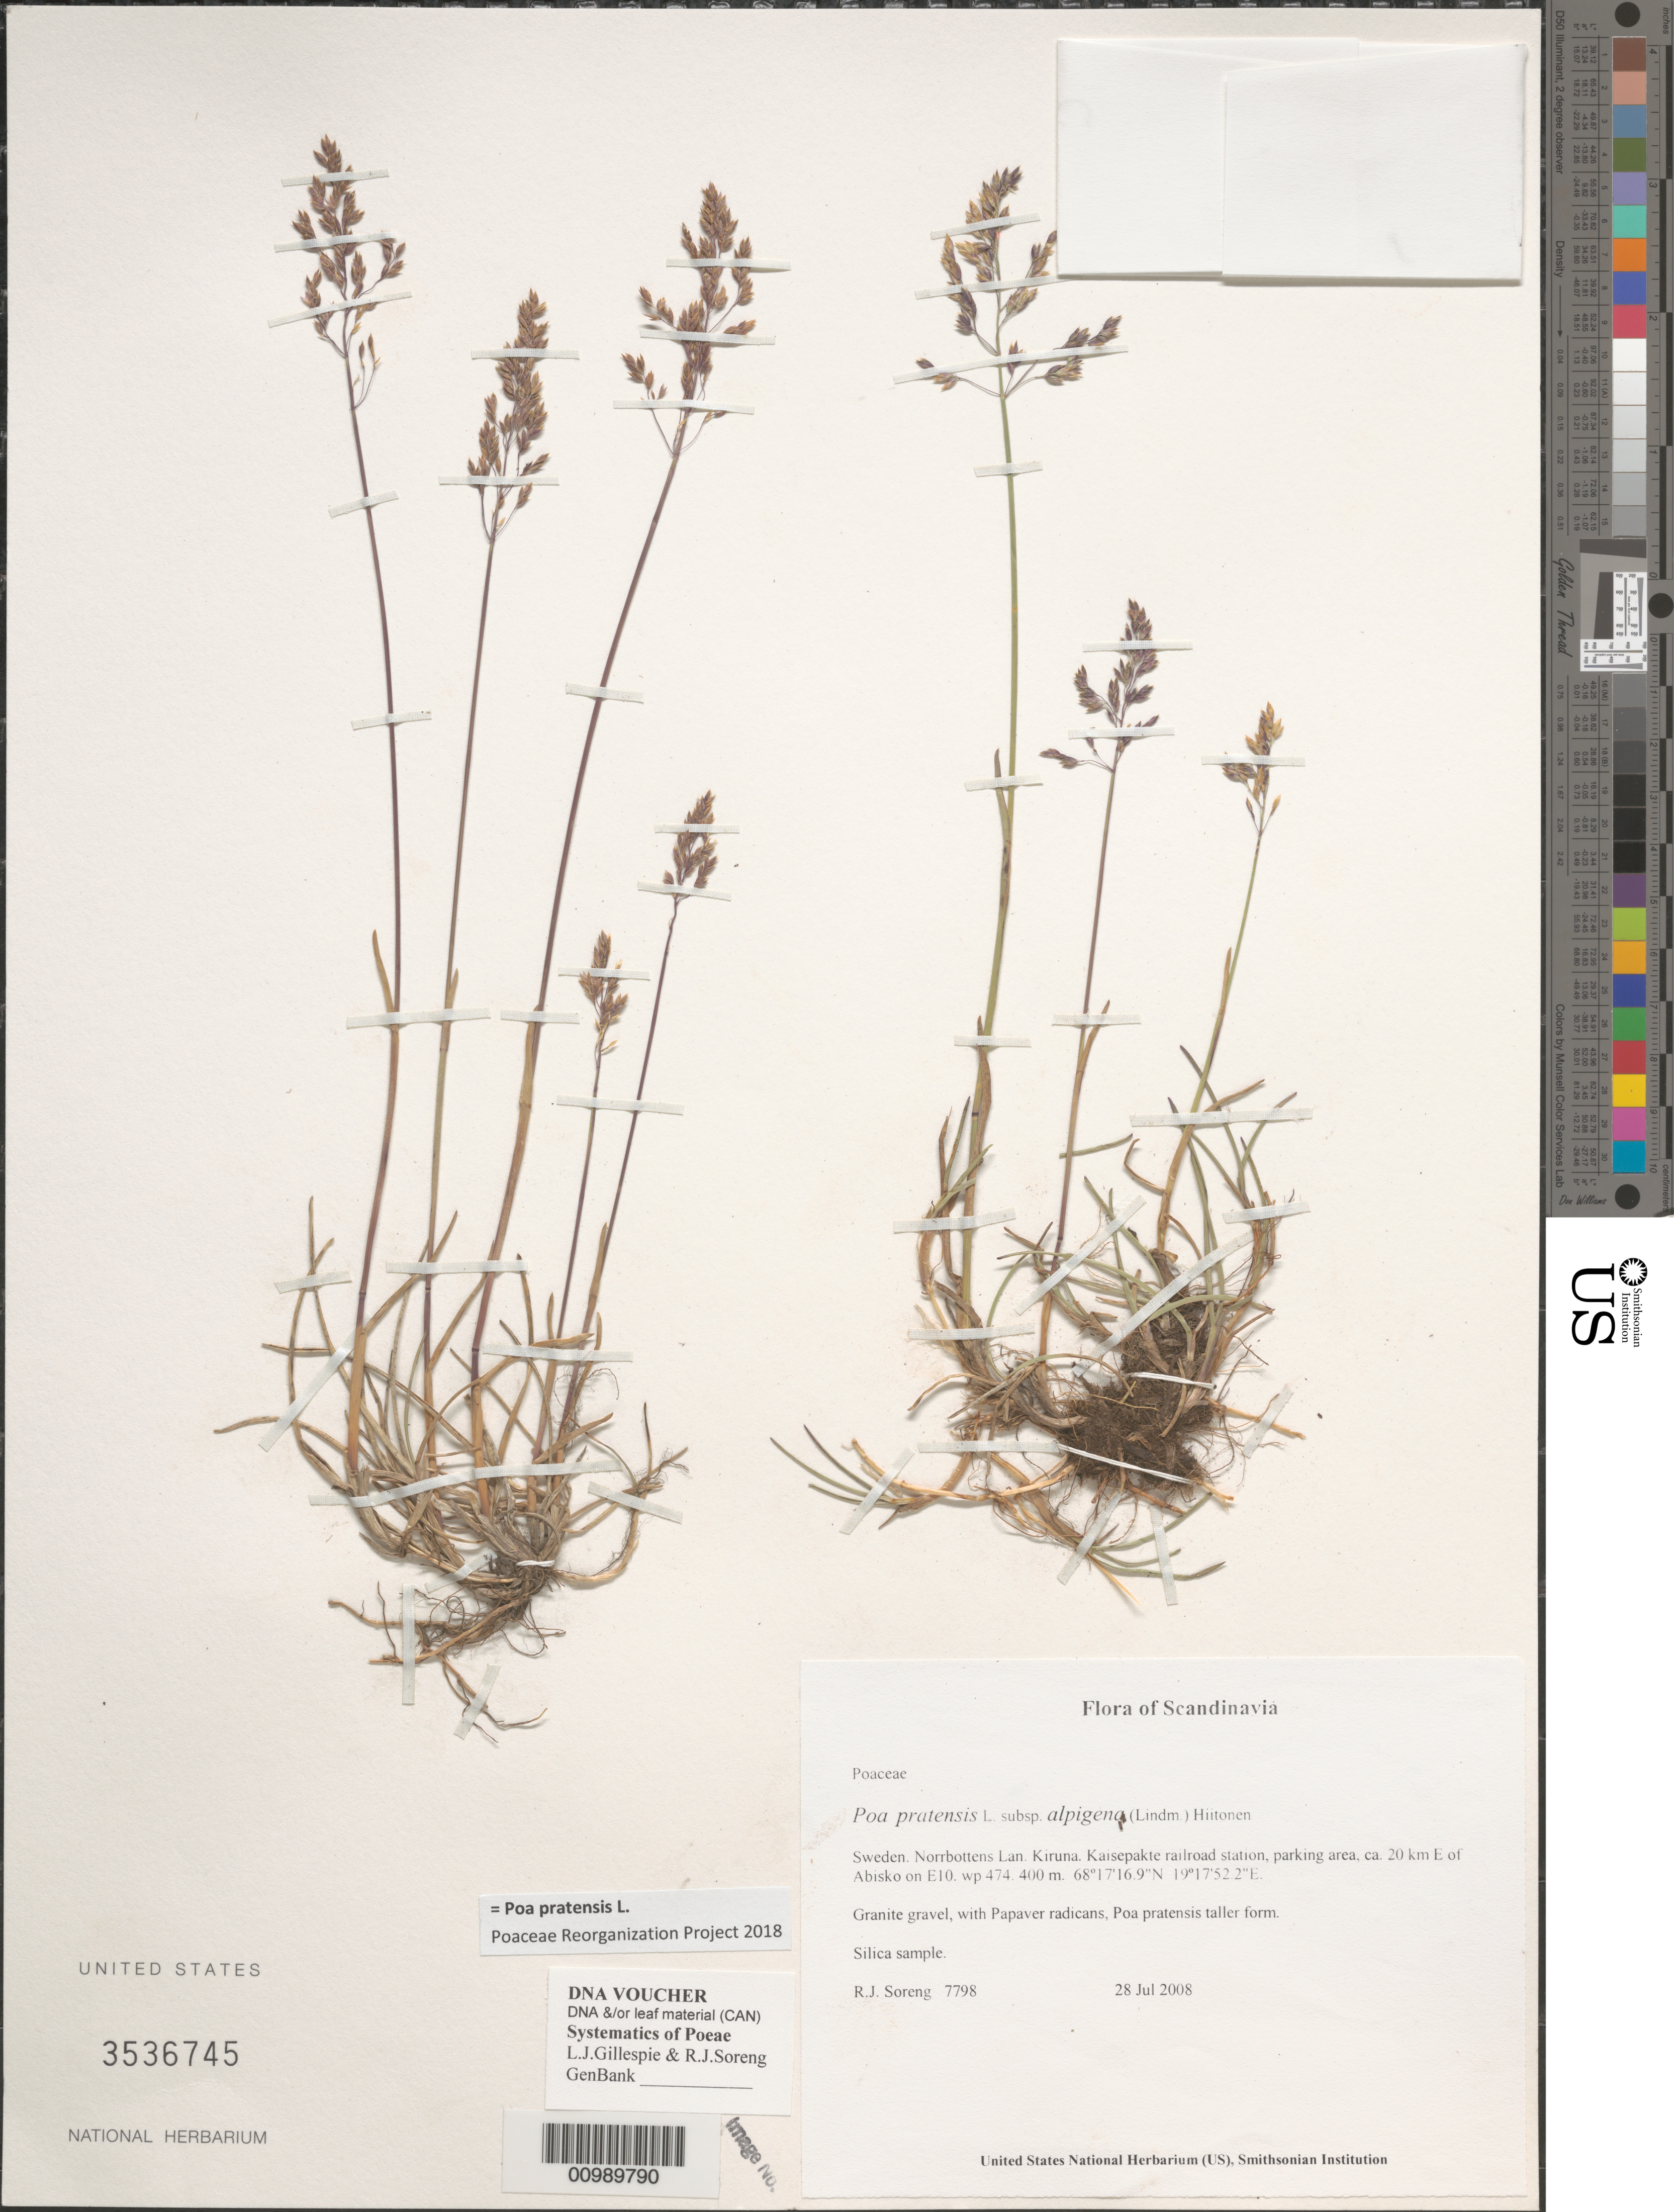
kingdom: Plantae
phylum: Tracheophyta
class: Liliopsida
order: Poales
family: Poaceae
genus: Poa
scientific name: Poa pratensis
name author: L.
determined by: Poaceae Reorganization Project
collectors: R. J. Soreng & N. L. Soreng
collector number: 7798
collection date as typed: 28 Jul 2008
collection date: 2008-07-28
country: Sweden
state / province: Norrbotten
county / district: Kiruna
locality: Kaisepakte railroad station, parking area, ca. 20 km E of Abisko on E10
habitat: Granite gravel, with Papaver radicans, Poa pratensis taller form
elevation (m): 400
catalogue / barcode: US 3536745